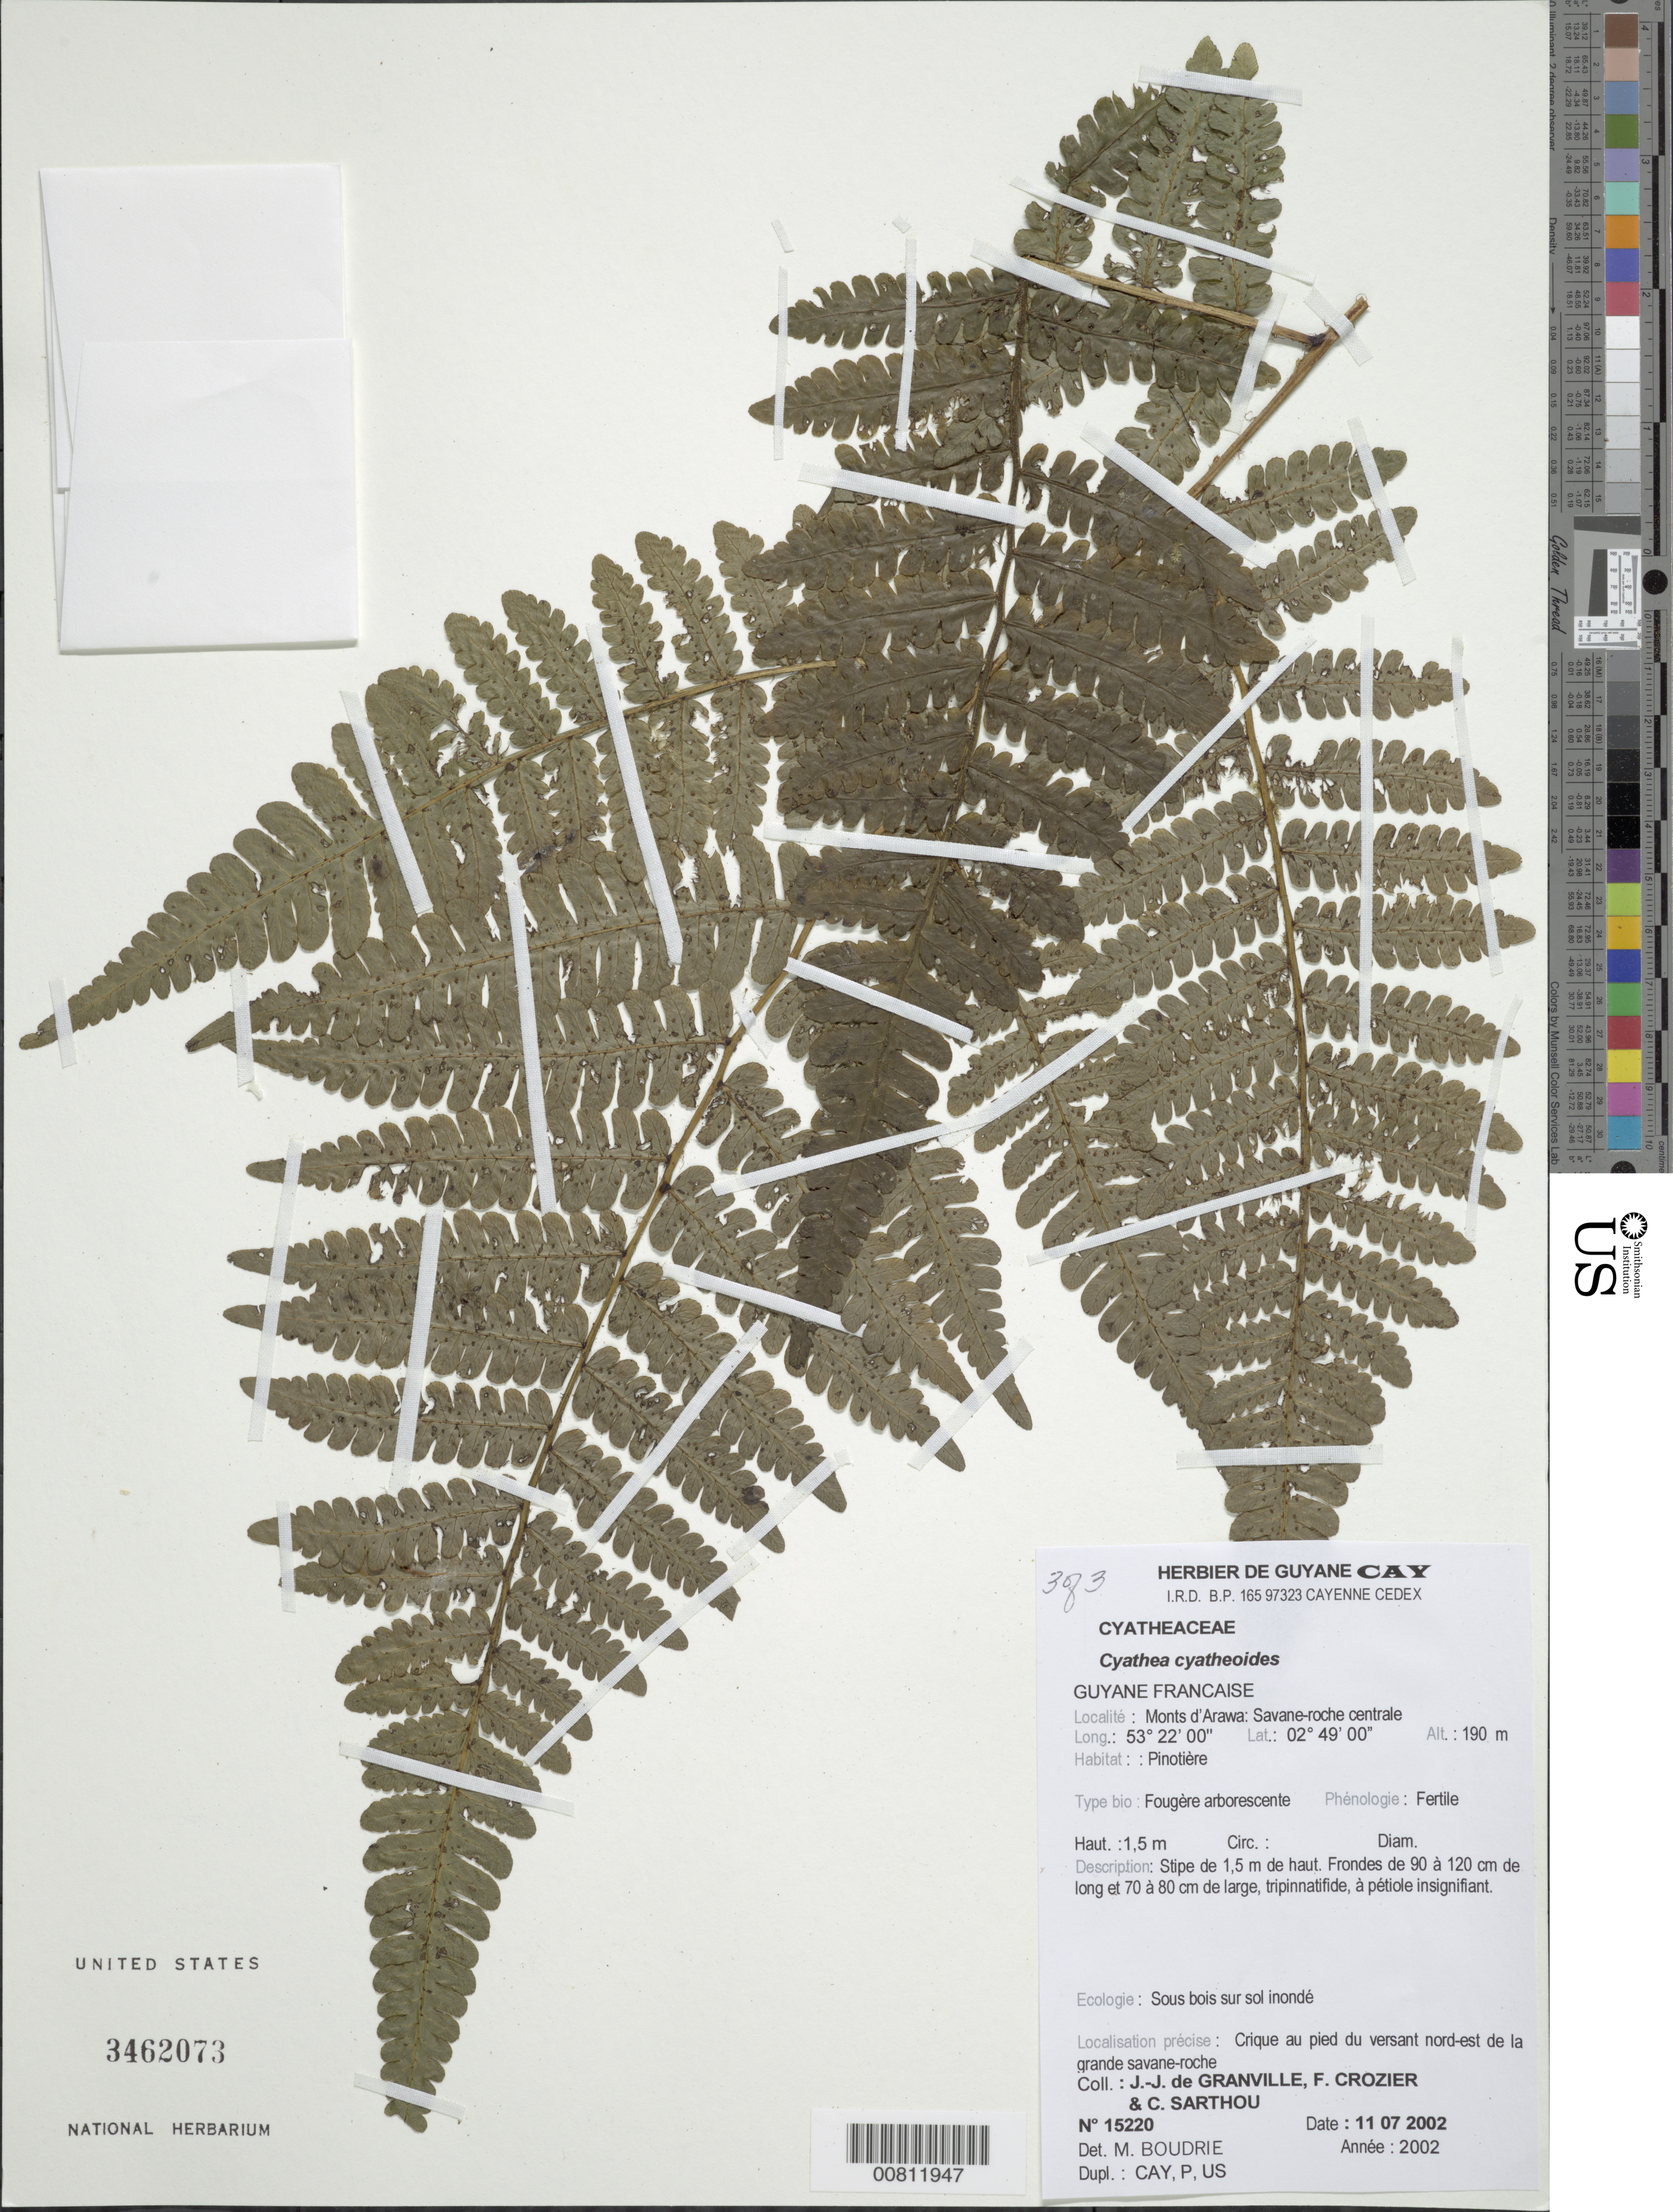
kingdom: Plantae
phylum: Tracheophyta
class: Polypodiopsida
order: Cyatheales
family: Cyatheaceae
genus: Cyathea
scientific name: Cyathea cyatheoides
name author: (Desv.) K.U. Kramer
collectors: J.-J. de Granville, F. Crozier & C. Sarthou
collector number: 15220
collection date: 2002-07-11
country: French Guiana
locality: Guyane Francaise. Monts d'Arawa: Savane-roche centrale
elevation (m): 190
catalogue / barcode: US 3462073